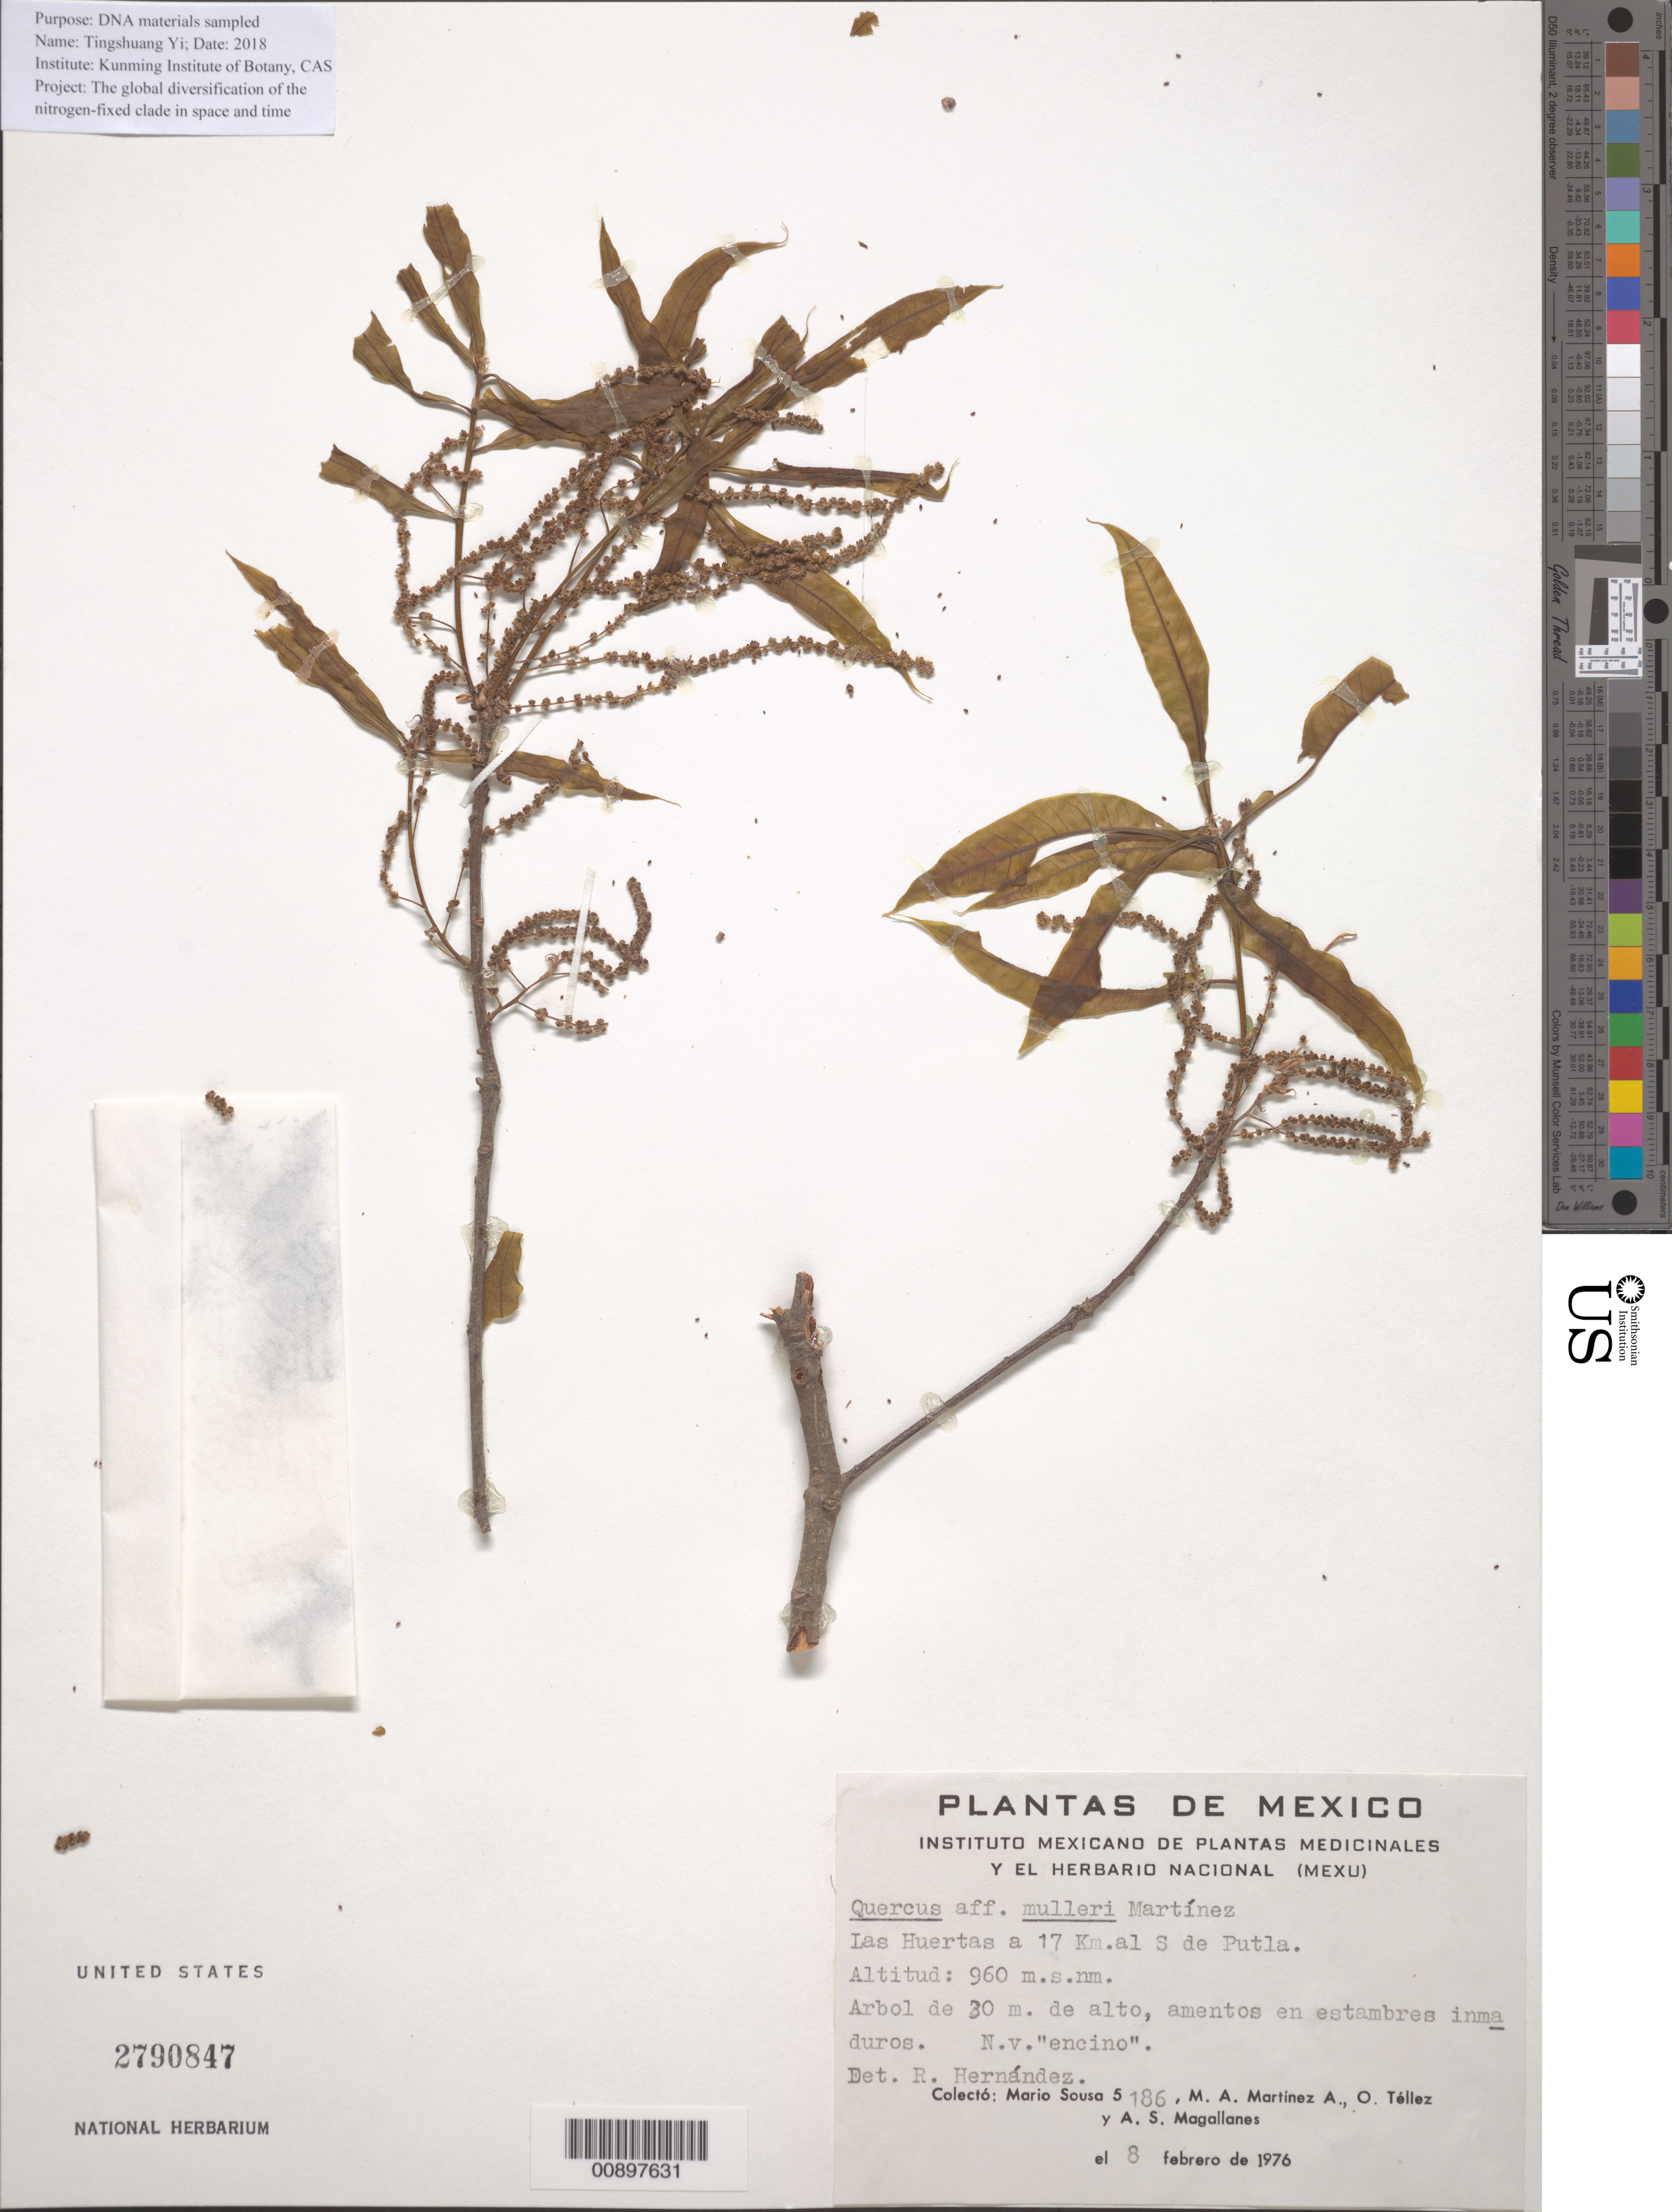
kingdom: Plantae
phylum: Tracheophyta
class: Magnoliopsida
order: Fagales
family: Fagaceae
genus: Quercus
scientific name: Quercus mulleri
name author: Martínez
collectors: M. Sousa S., M. A. Martínez Alfaro, O. Téllez V. & A. Magallanes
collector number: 5186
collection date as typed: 08 Feb 1976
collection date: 1976-02-08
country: Mexico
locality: Las Huertas a 17 km. al S de Putla.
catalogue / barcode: US 2790847